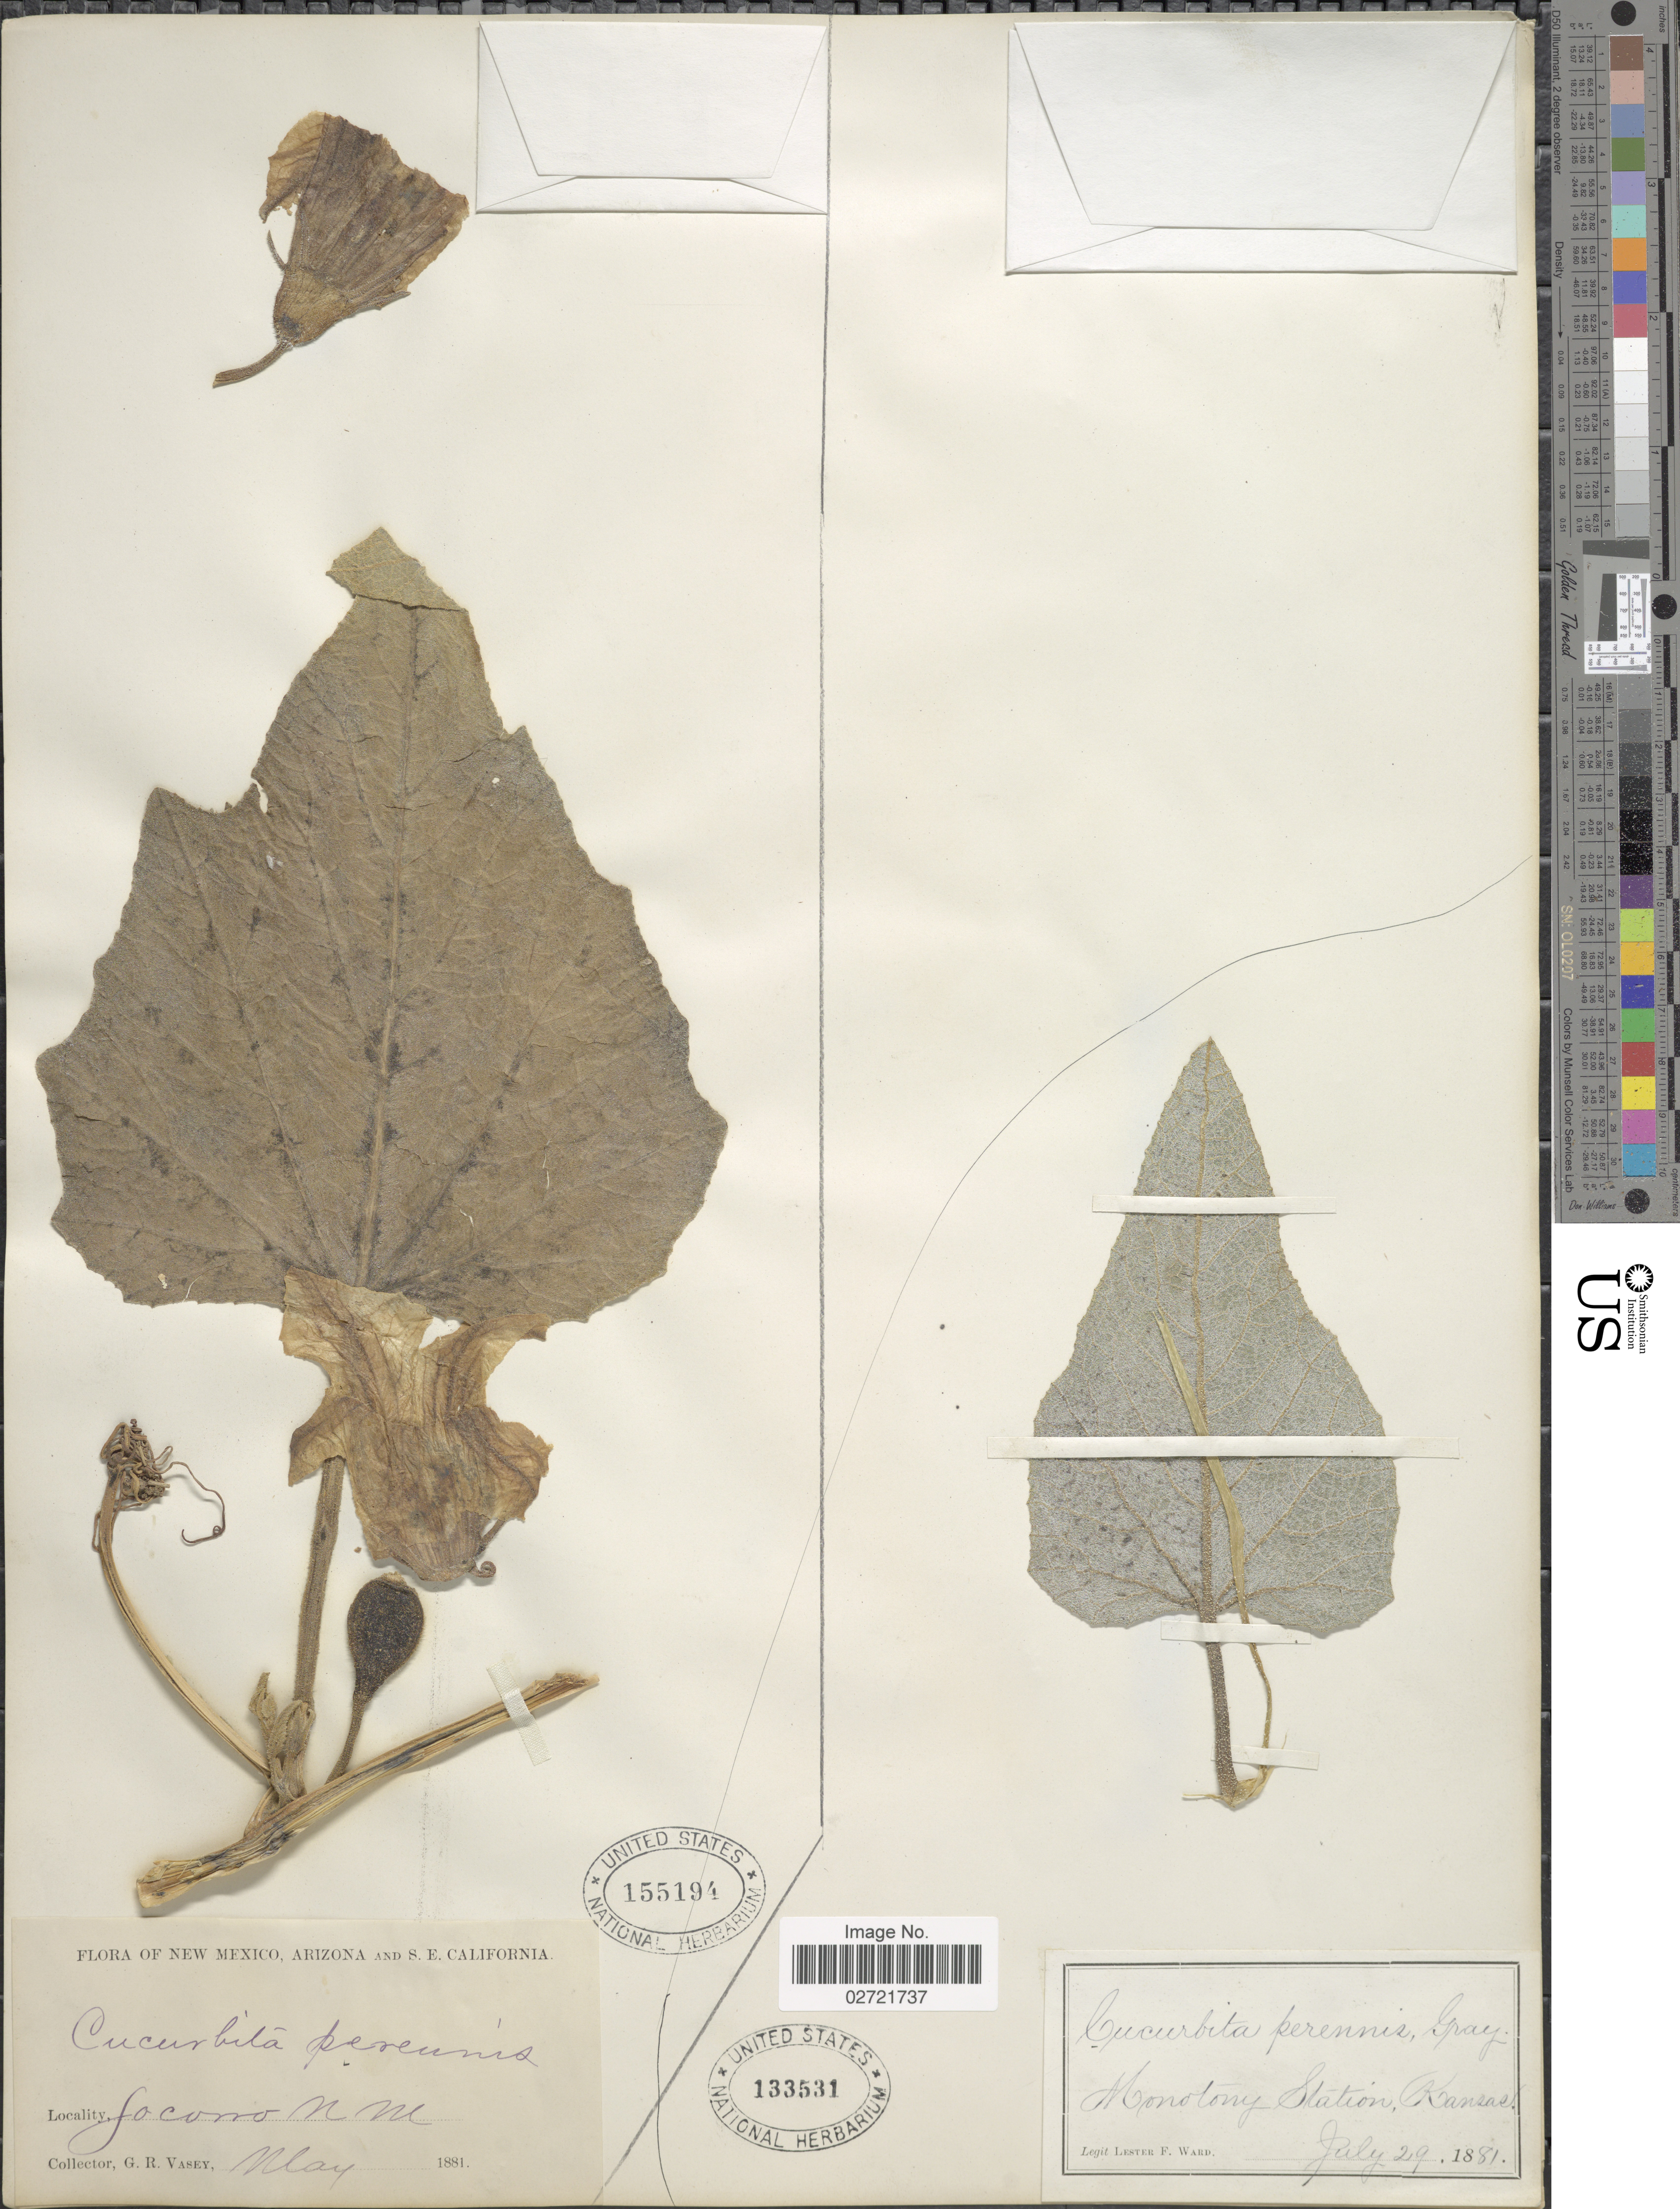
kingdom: Plantae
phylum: Tracheophyta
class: Magnoliopsida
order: Cucurbitales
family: Cucurbitaceae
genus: Cucurbita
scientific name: Cucurbita foetidissima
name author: Kunth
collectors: G. R. Vasey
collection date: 1881-05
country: United States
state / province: New Mexico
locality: Socorro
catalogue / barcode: US 155194-2